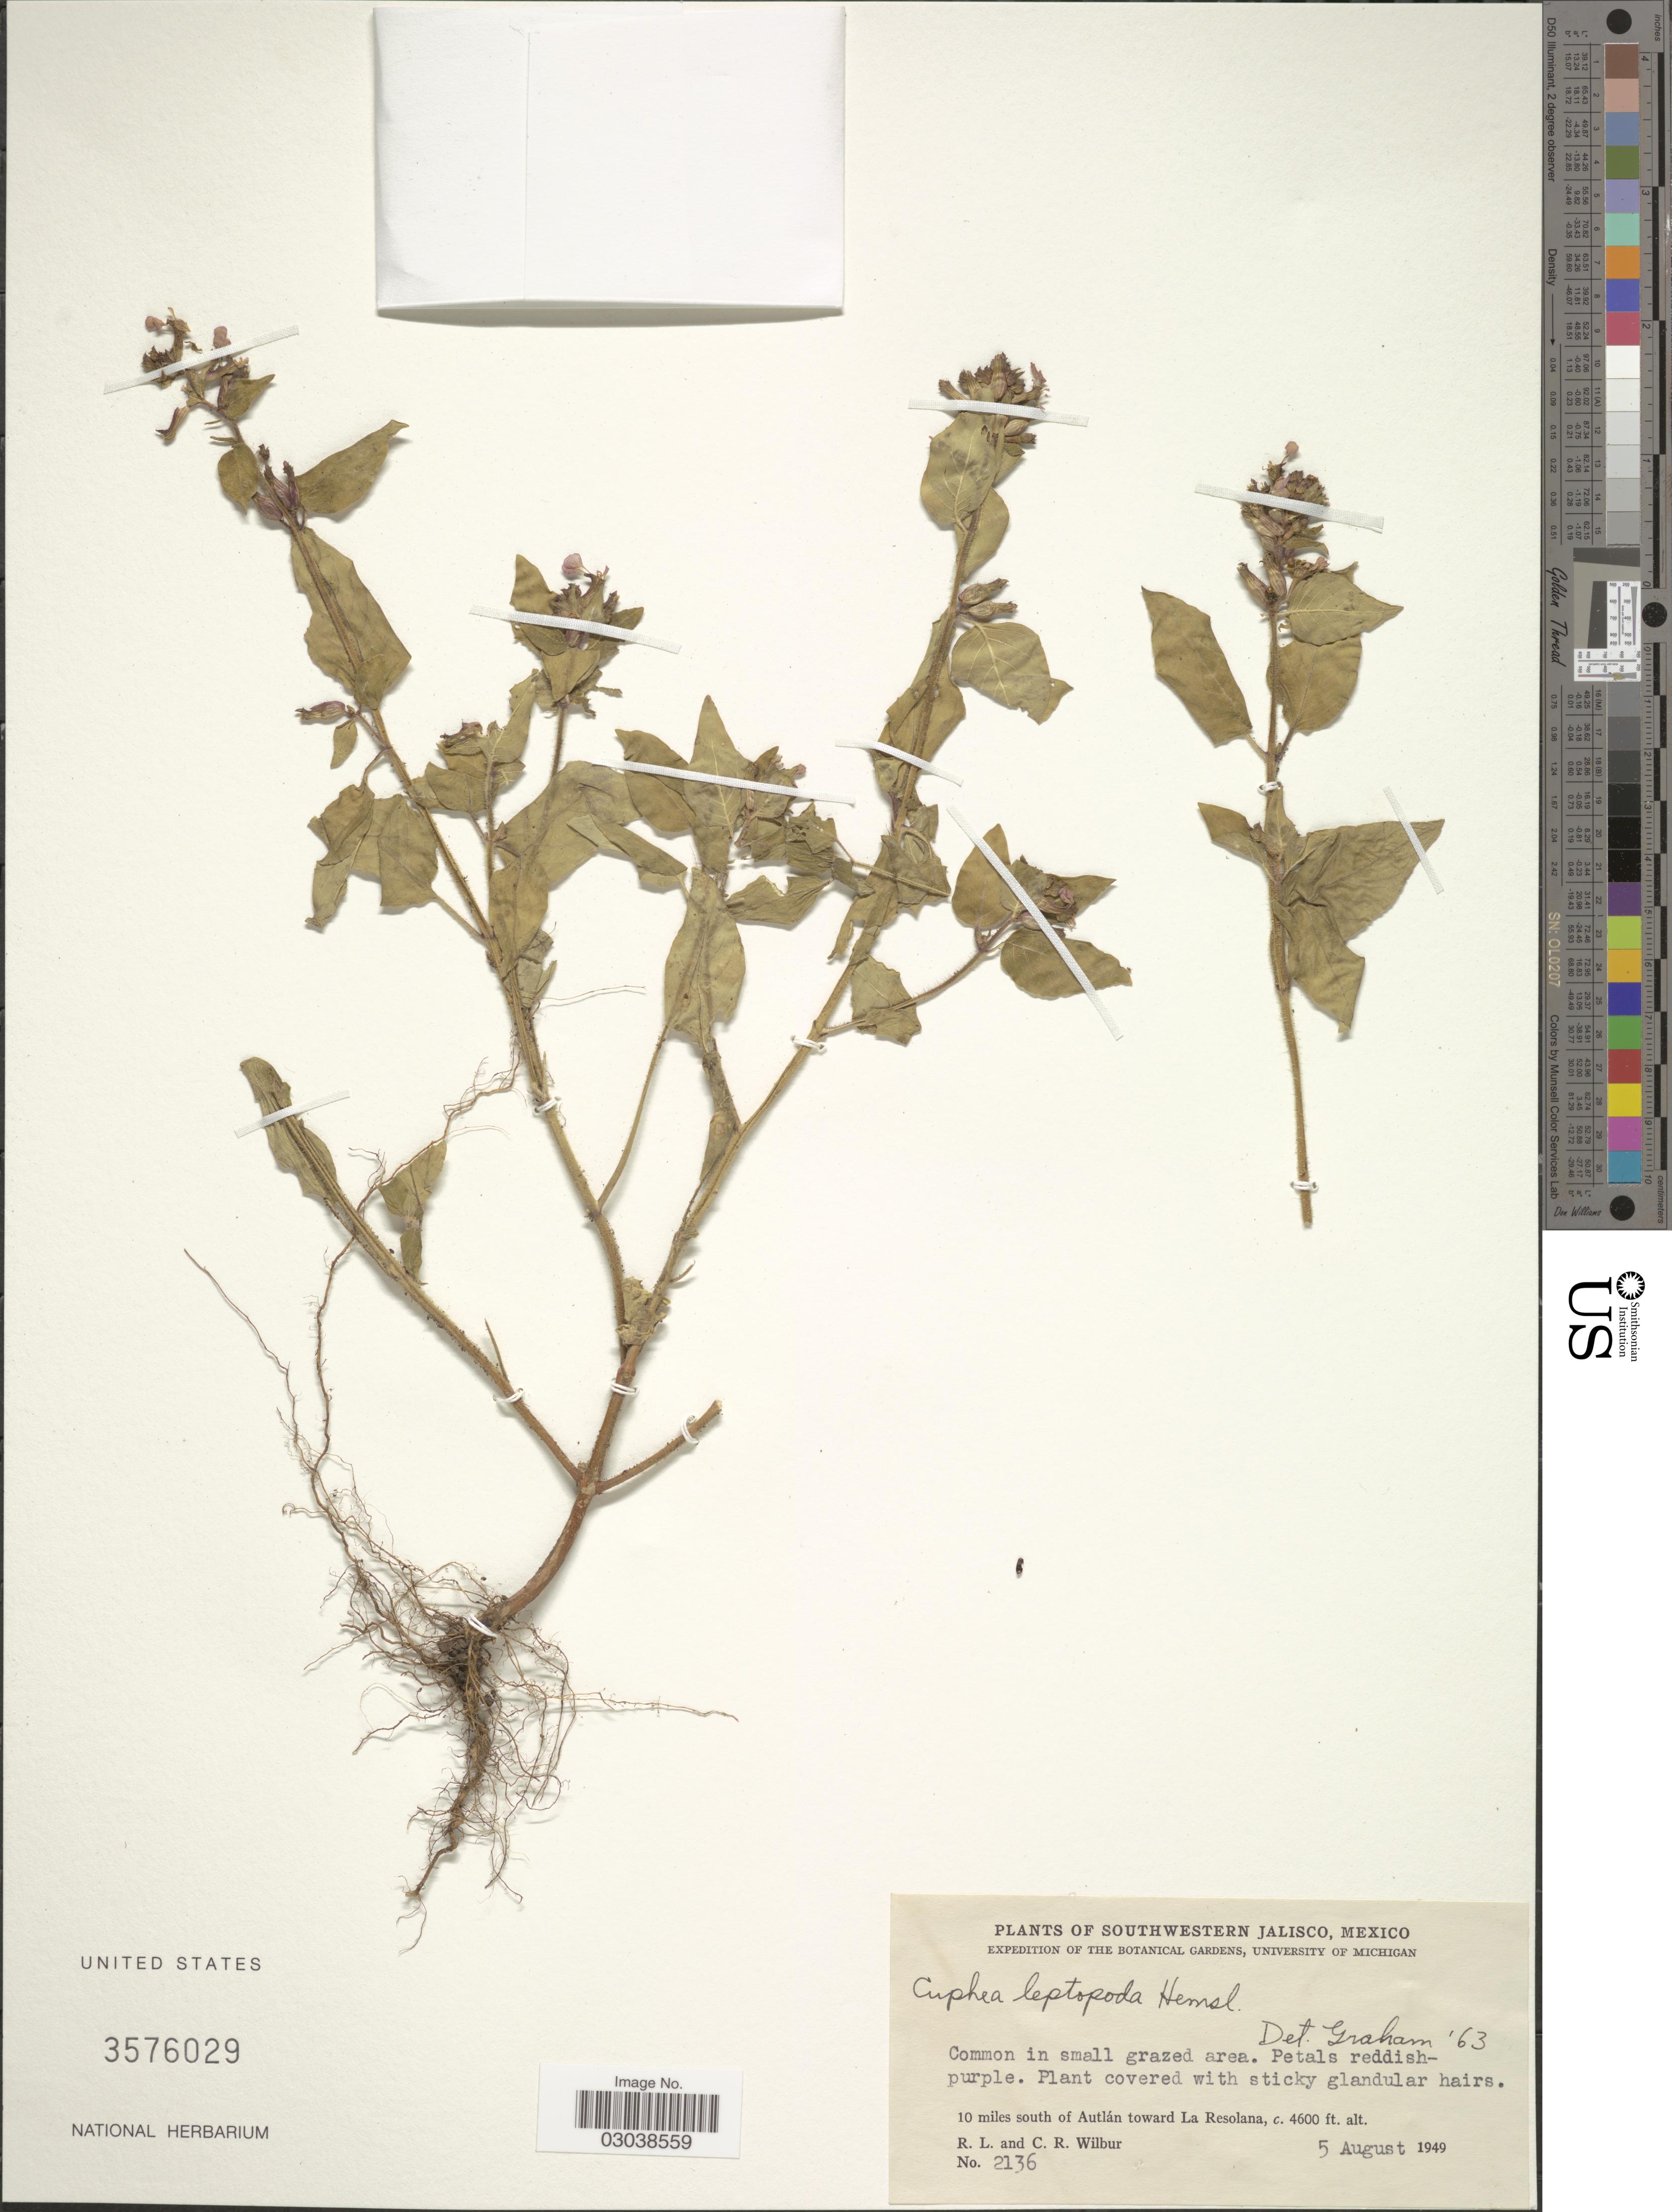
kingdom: Plantae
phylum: Tracheophyta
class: Magnoliopsida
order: Myrtales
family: Lythraceae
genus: Cuphea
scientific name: Cuphea leptopoda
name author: Hemsl.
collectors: R. L. Wilbur & C. Wilbur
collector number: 2136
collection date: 1949-08-05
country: Mexico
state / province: Jalisco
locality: Southwestern Jalisco, 10 miles south of Autlán toward La Resolana.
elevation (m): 1402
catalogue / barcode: US 3576029